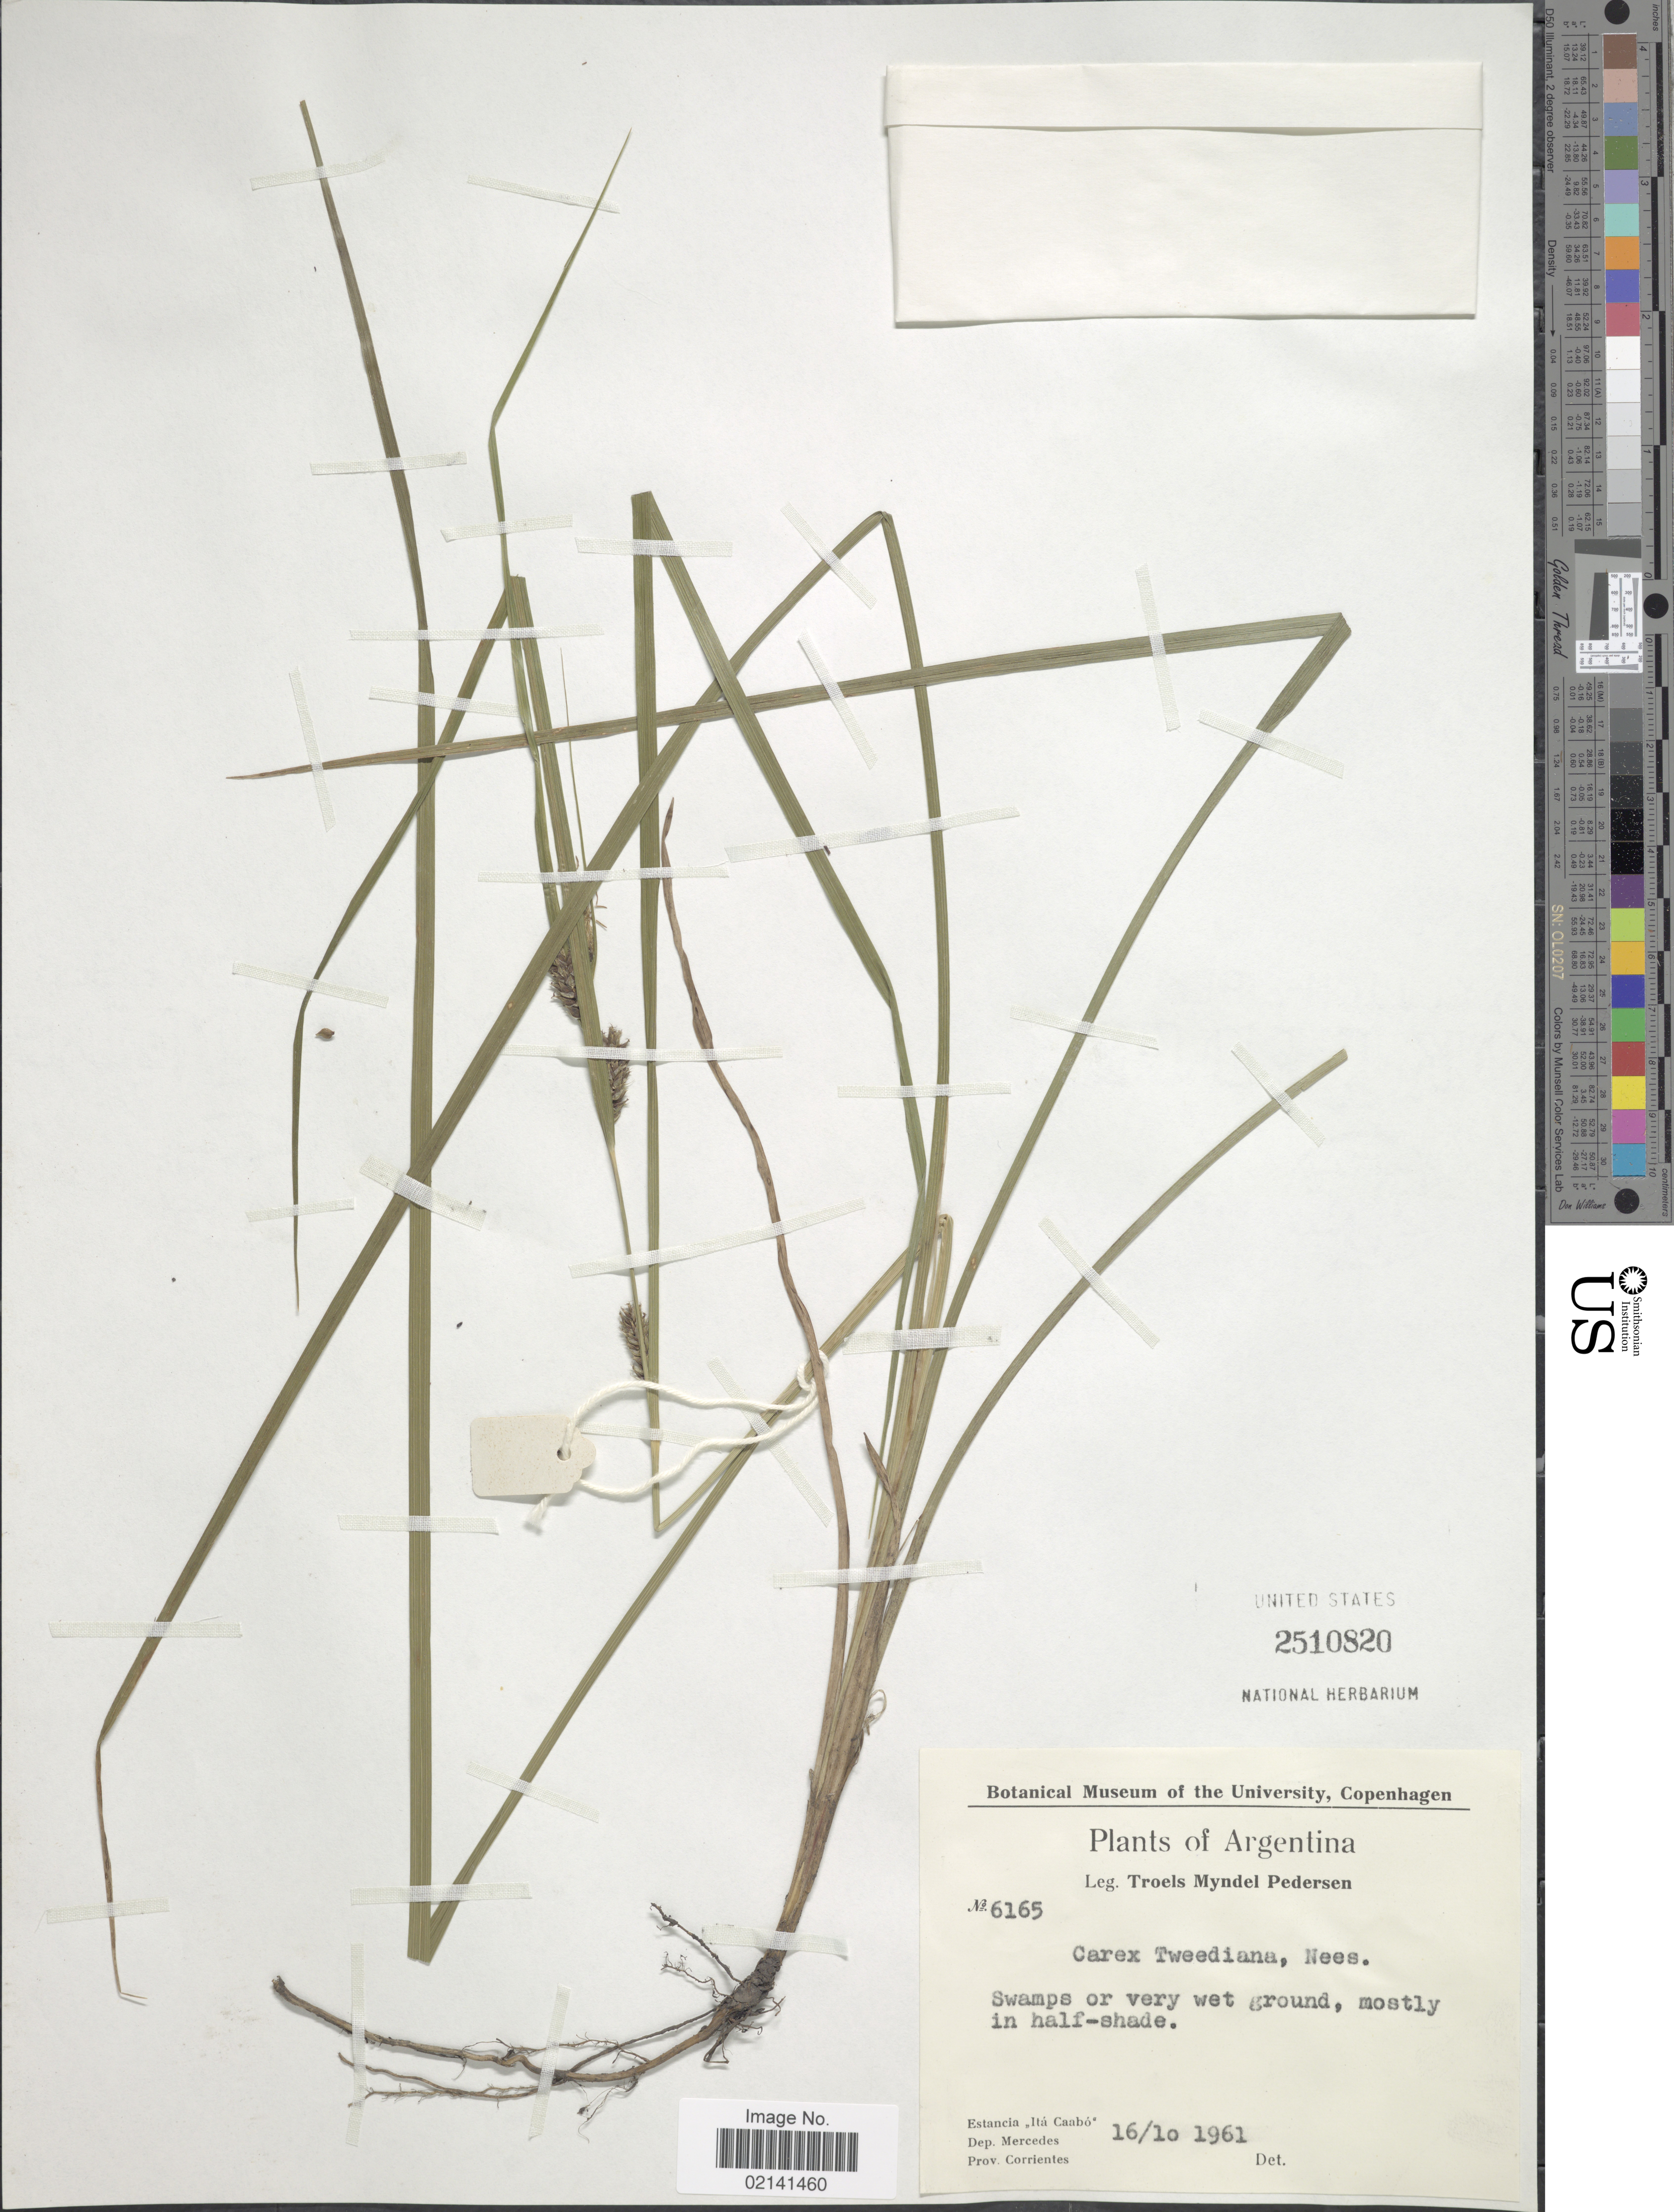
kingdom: Plantae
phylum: Tracheophyta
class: Liliopsida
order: Poales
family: Cyperaceae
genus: Carex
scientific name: Carex tweedieana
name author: Nees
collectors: T. Pederson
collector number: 6165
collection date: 1961-10-16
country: Argentina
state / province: Corrientes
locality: Estancia Ita Caabo, Dep. Mercedes, Prov. Corrientes.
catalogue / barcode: US 2510820